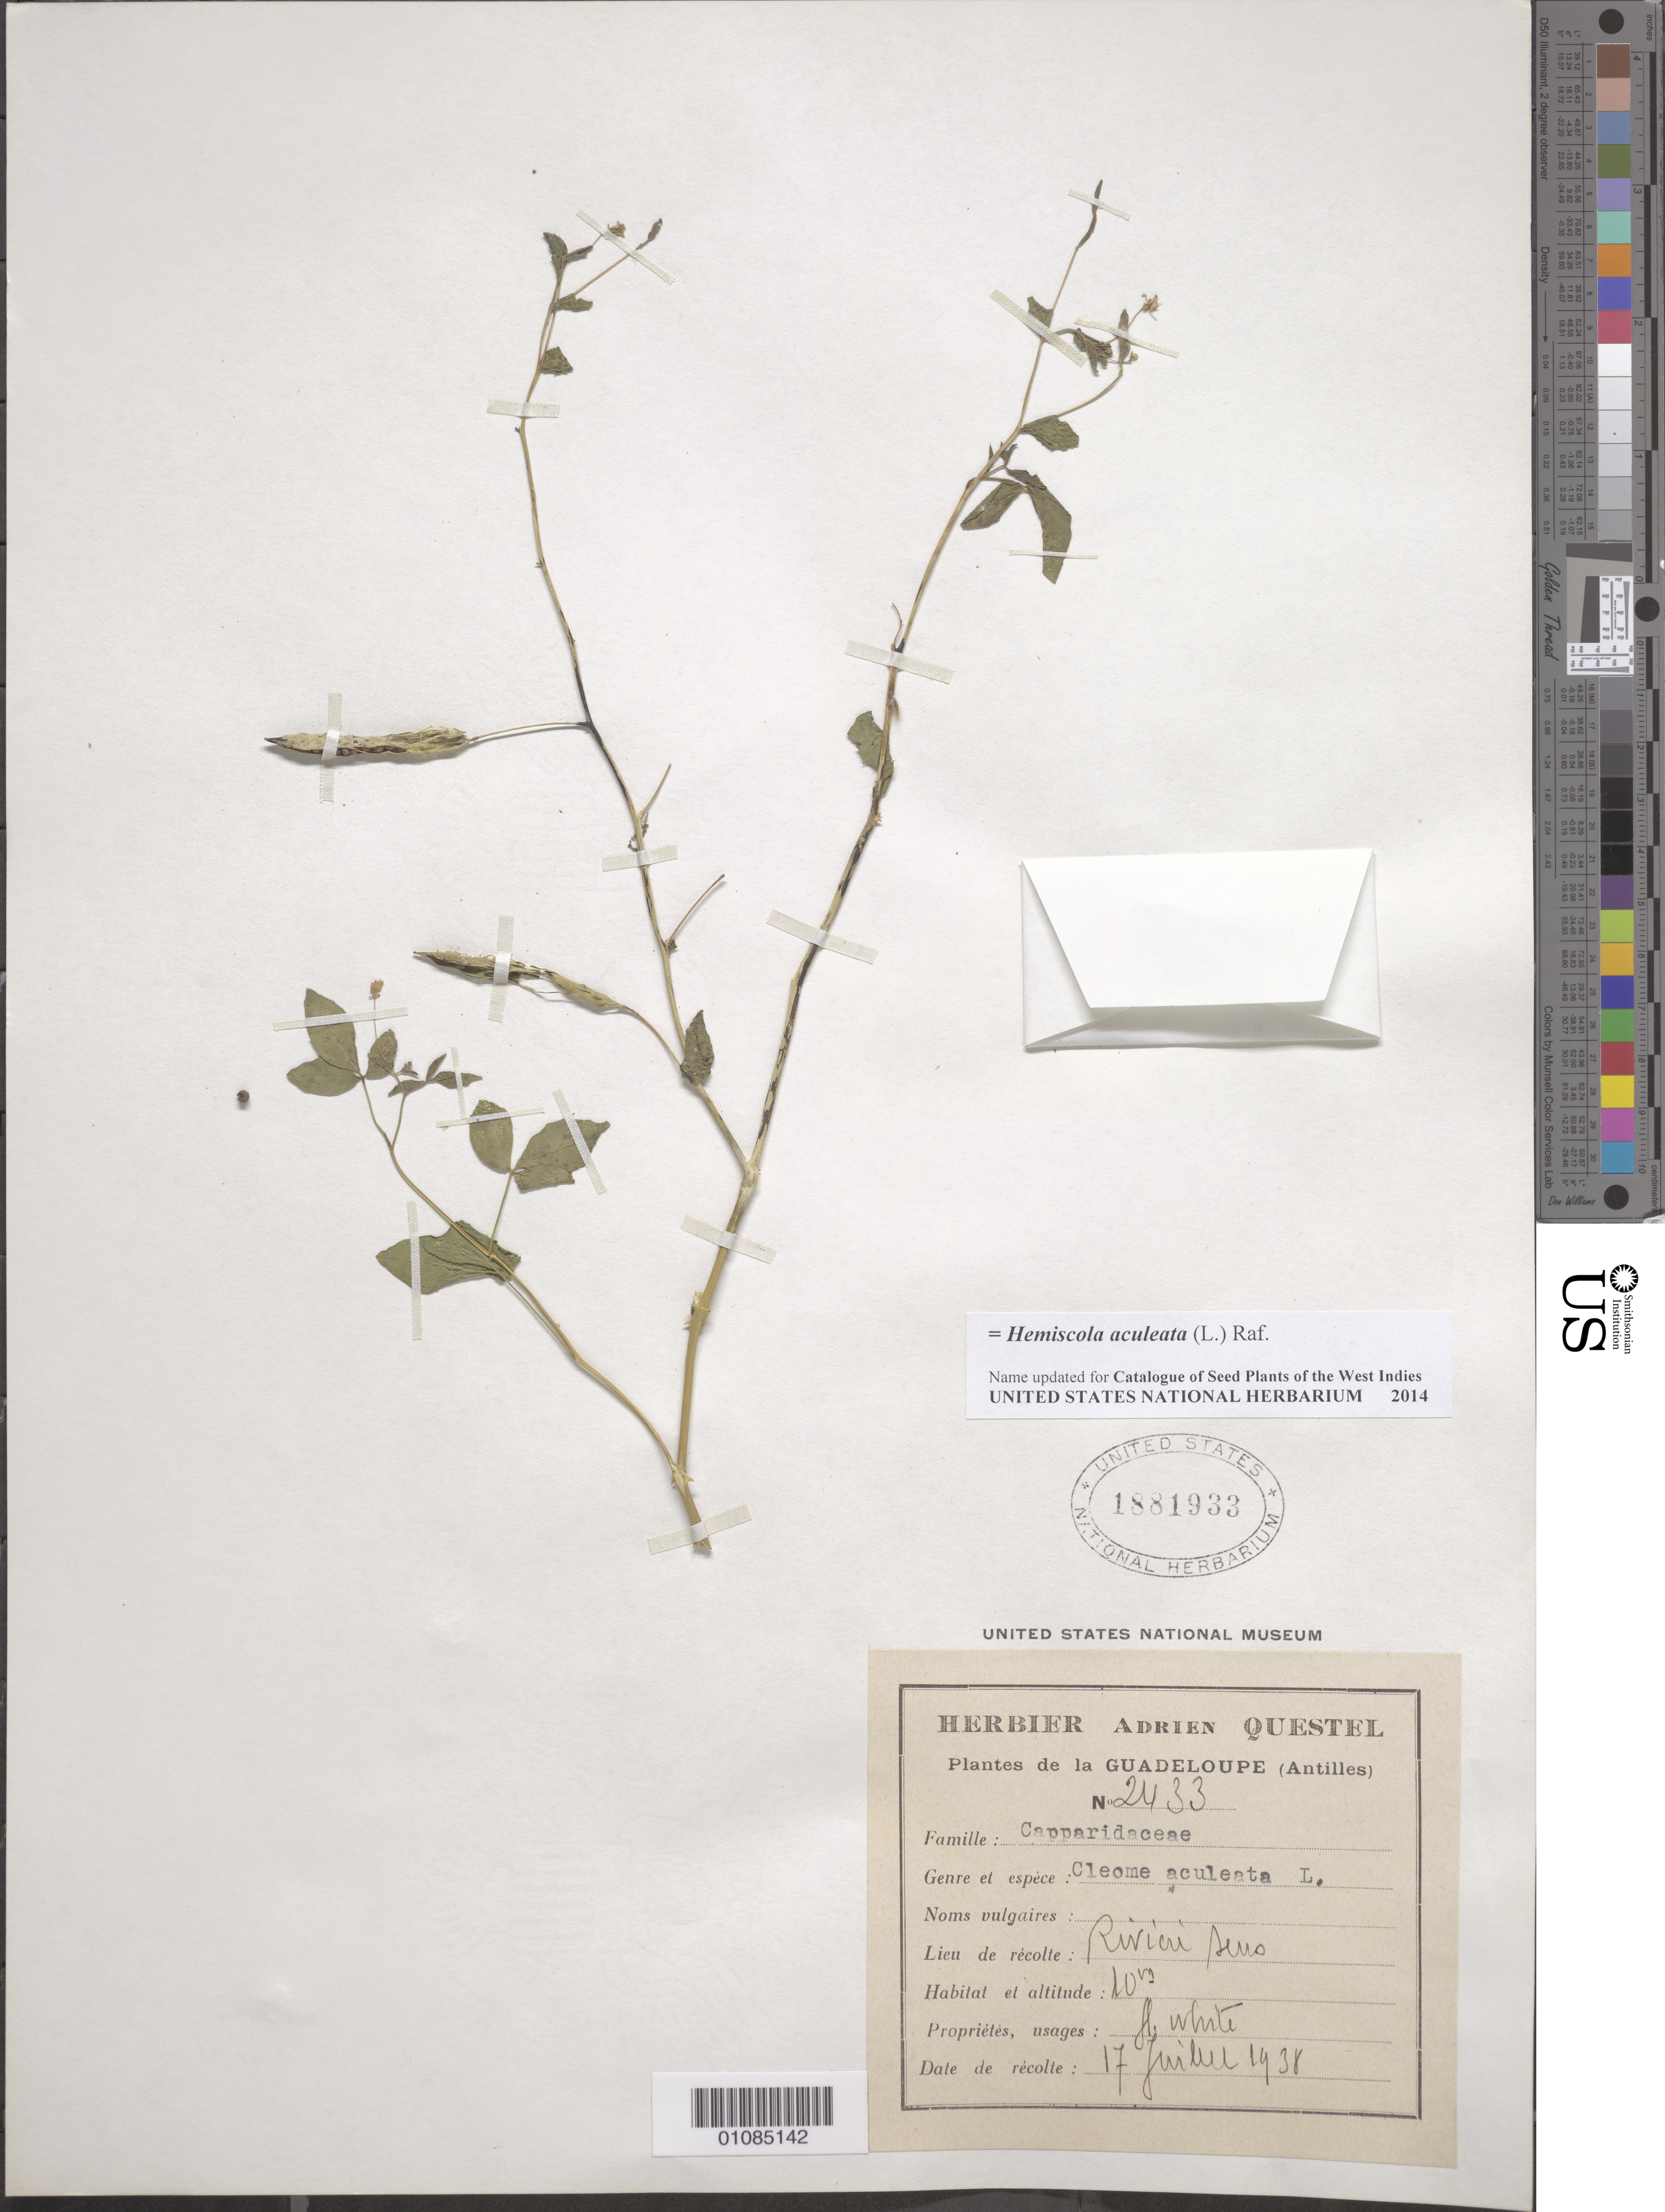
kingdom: Plantae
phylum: Tracheophyta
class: Magnoliopsida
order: Brassicales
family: Cleomaceae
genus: Tarenaya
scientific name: Tarenaya aculeata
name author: (L.) Soares Neto & Roalson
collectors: A. Questel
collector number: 2433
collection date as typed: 17 Jul 1938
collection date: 1938-07-17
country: Guadeloupe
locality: Riviere Semo(?)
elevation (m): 10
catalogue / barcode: US 1881933